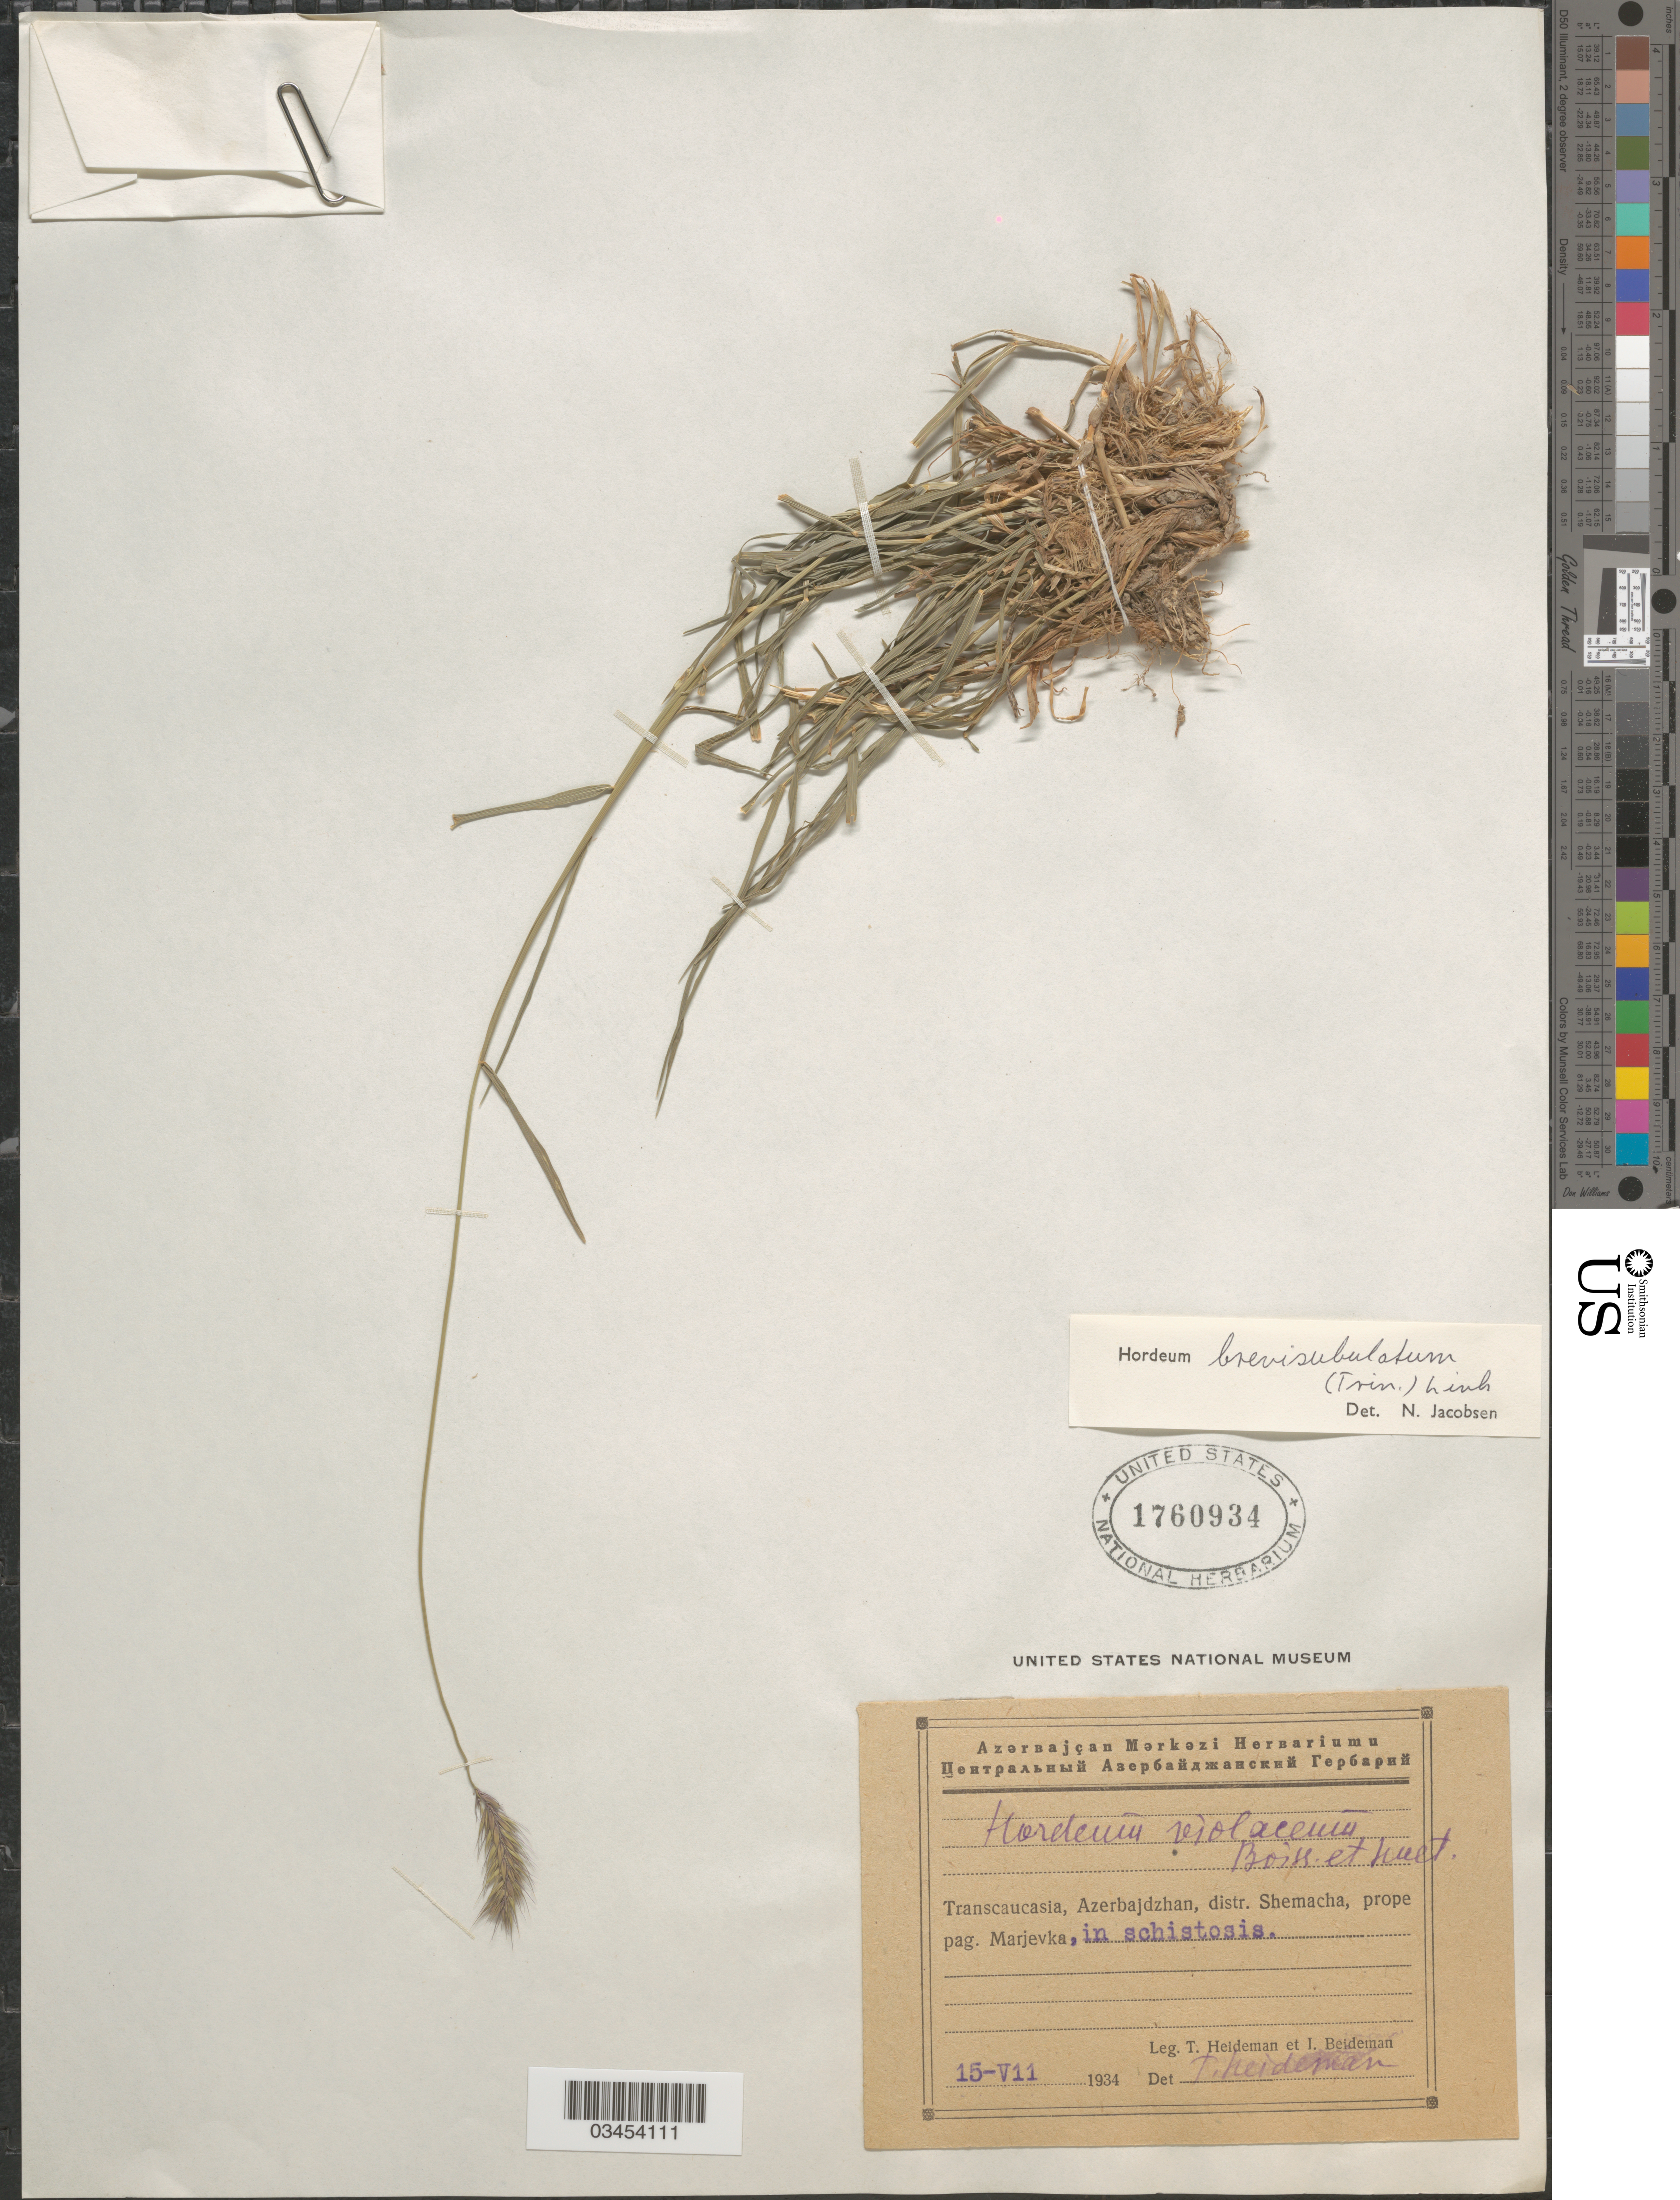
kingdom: Plantae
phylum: Tracheophyta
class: Liliopsida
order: Poales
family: Poaceae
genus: Hordeum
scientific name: Hordeum brevisubulatum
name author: (Trin.) Link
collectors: T. Heideman & I. Beideman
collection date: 1934-07-15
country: Azerbaijan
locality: Transcaucasia, Azerbajdzhan, distr. Shemacha, prope pag. Marjevka, in schistosis.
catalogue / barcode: US 1760934